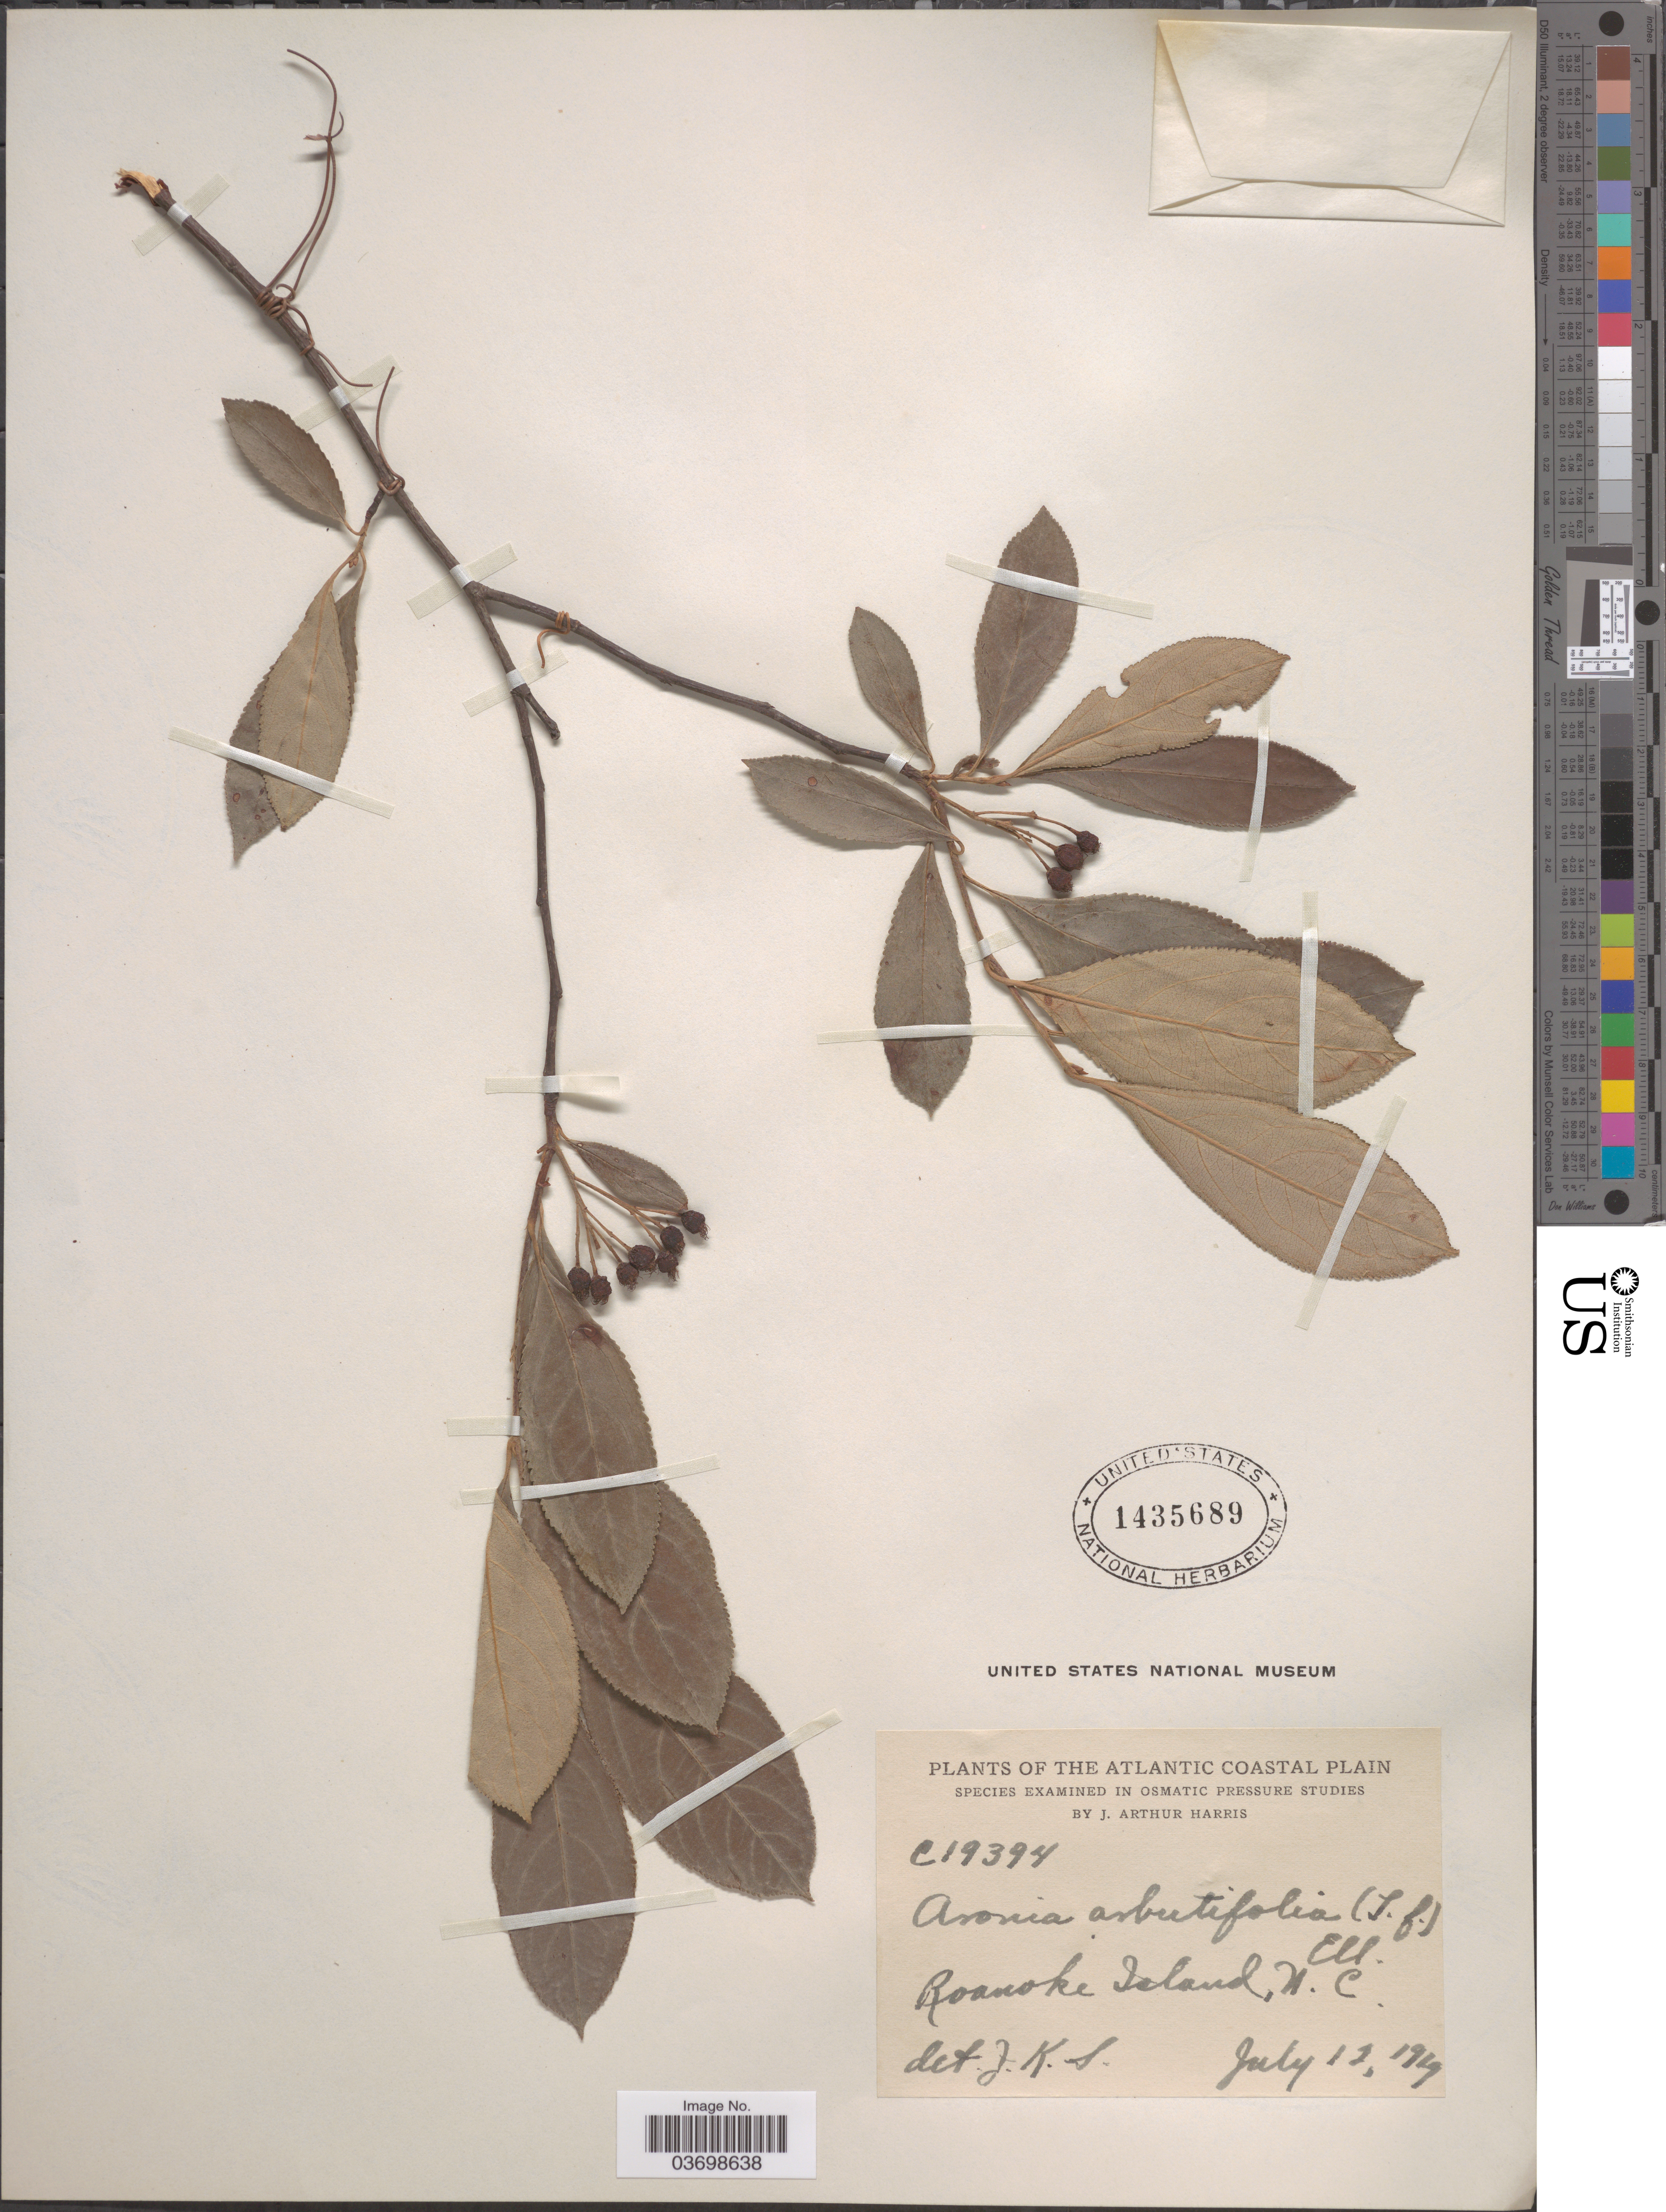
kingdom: Plantae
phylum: Tracheophyta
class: Magnoliopsida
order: Rosales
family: Rosaceae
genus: Aronia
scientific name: Aronia arbutifolia var. arbutifolia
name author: (L.) Pers.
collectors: J. A. Harris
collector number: C19394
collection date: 1919-07-12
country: United States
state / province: North Carolina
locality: The Atlantic Coastal Plain. Roanoke Island.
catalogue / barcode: US 1435689